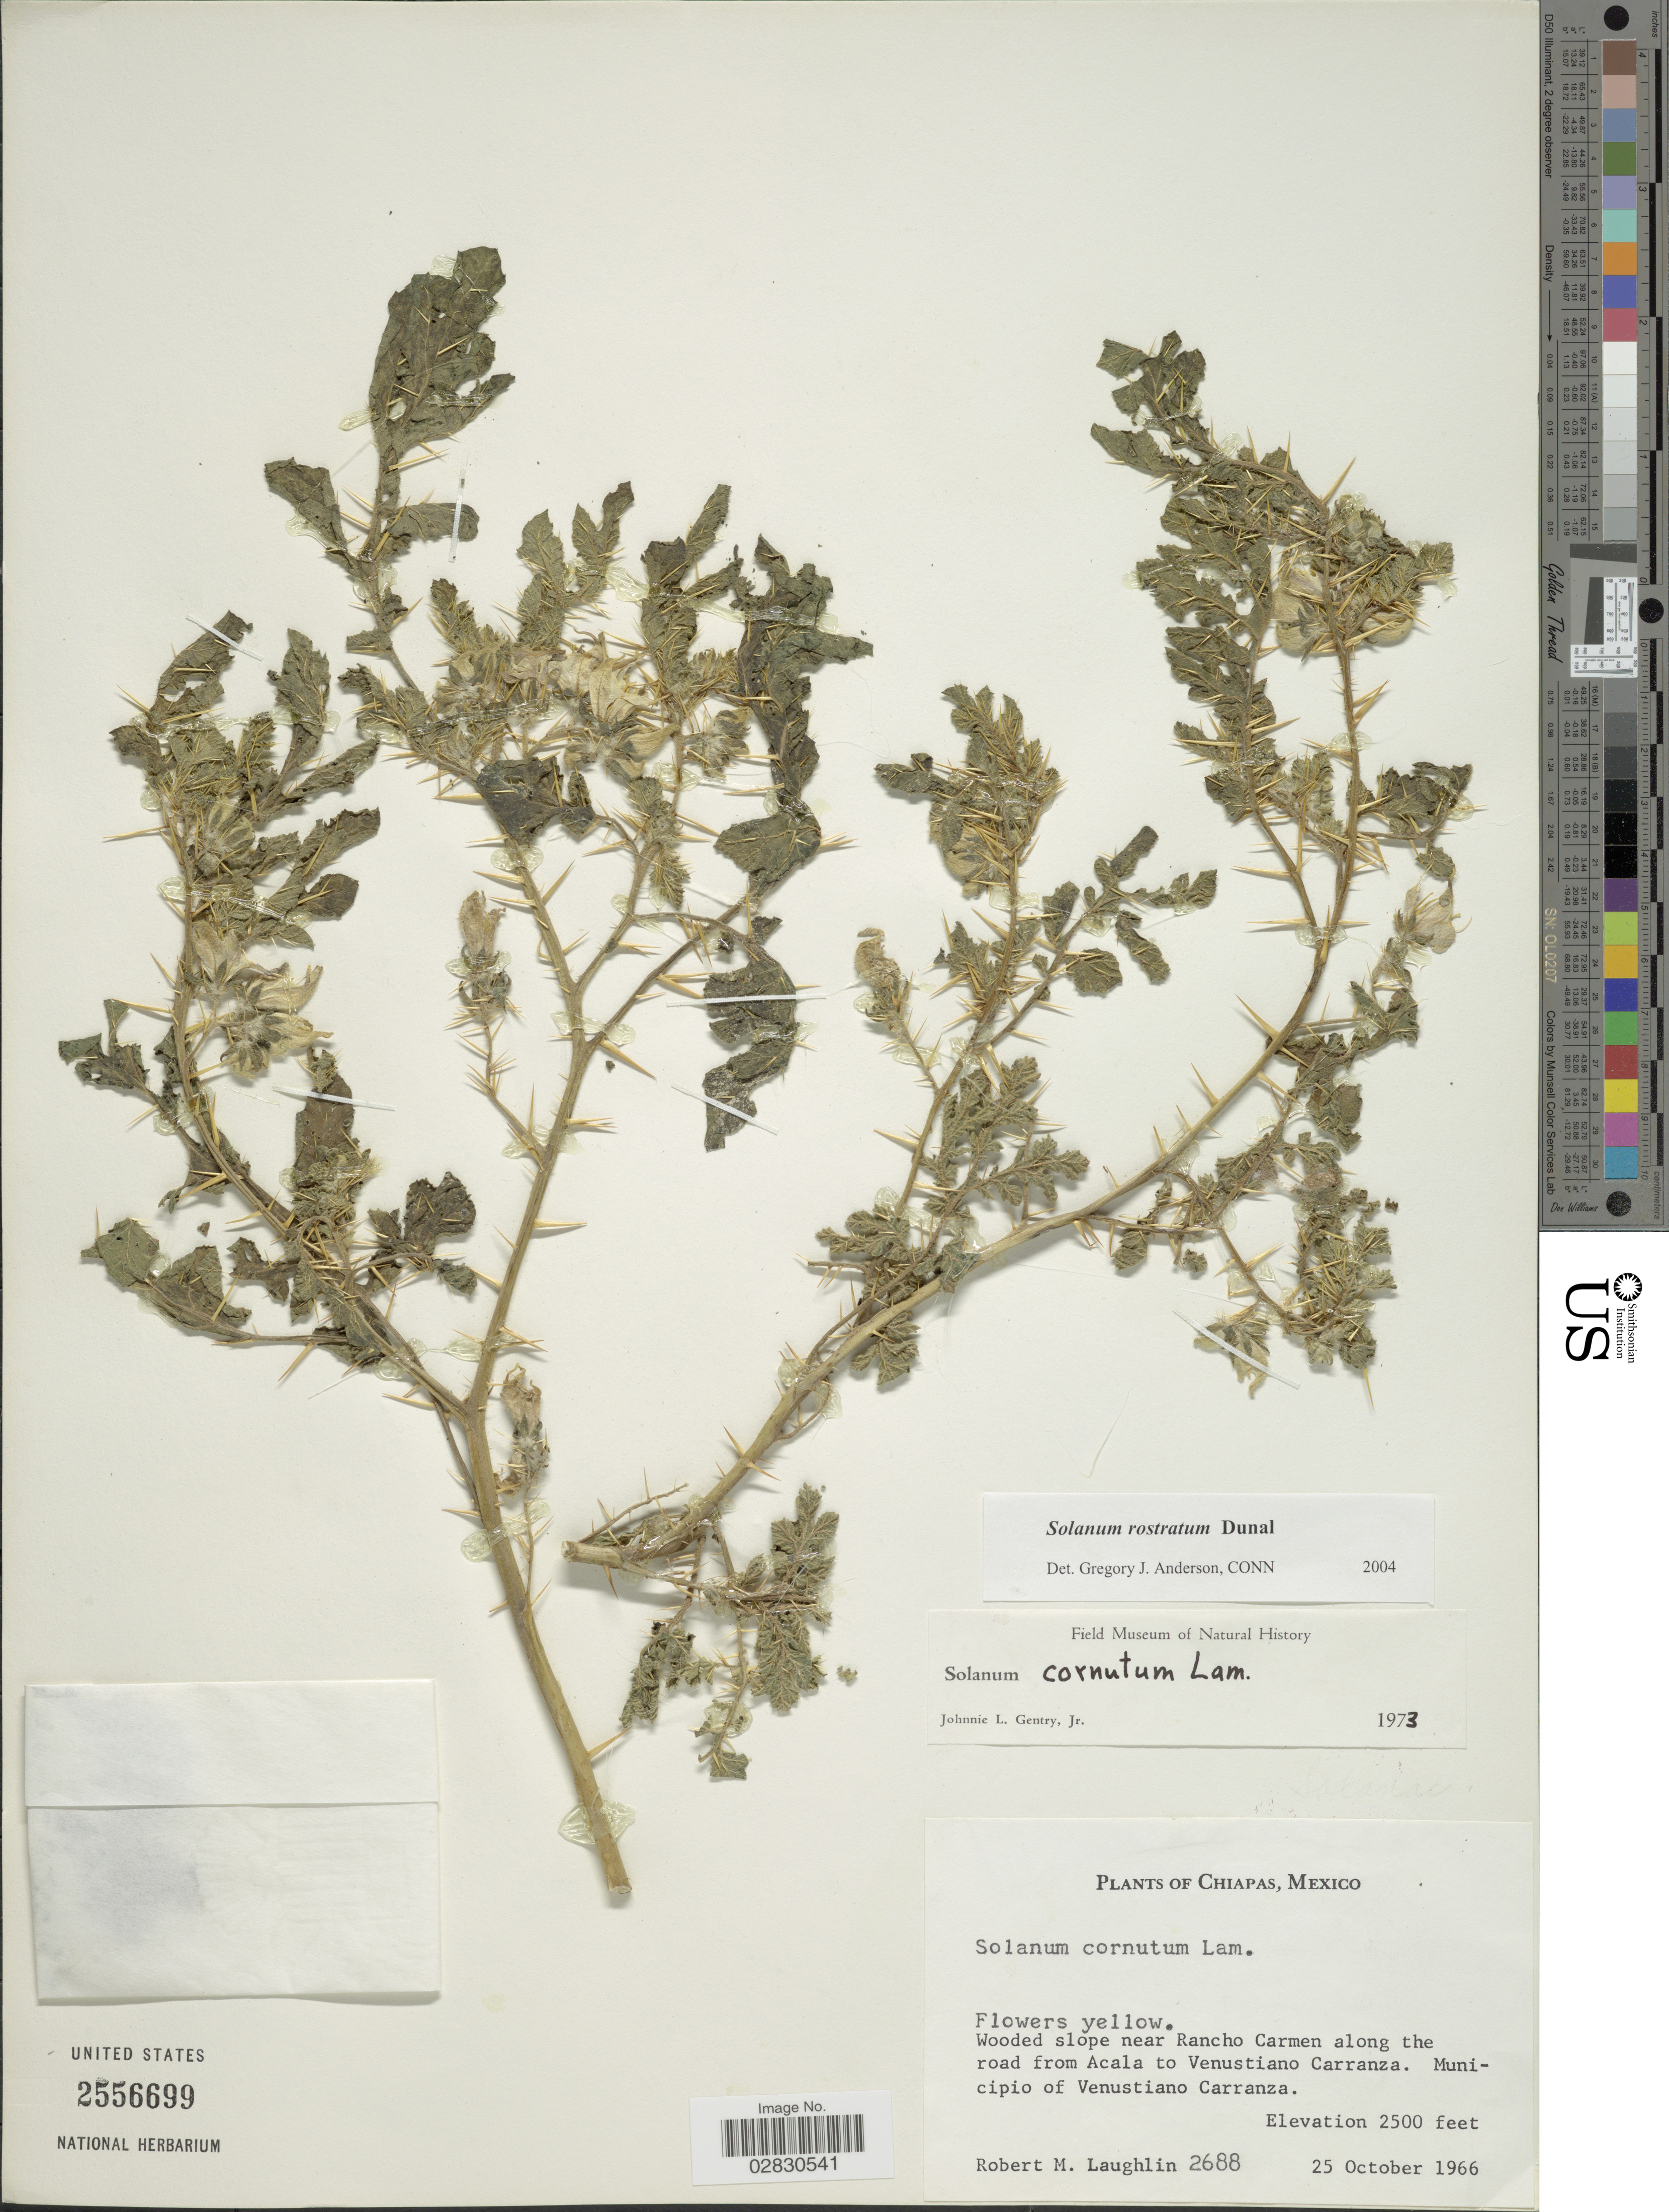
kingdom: Plantae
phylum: Tracheophyta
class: Magnoliopsida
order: Solanales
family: Solanaceae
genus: Solanum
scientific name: Solanum rostratum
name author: Dunal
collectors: R. M. Laughlin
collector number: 2688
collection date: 1966-10-25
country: Mexico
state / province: Chiapas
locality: Wooded slope near Rancho Carmen along road from Acala to Venustiano Carranza. Municipio of Venustiano Carranza.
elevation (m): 762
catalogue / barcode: US 2556699